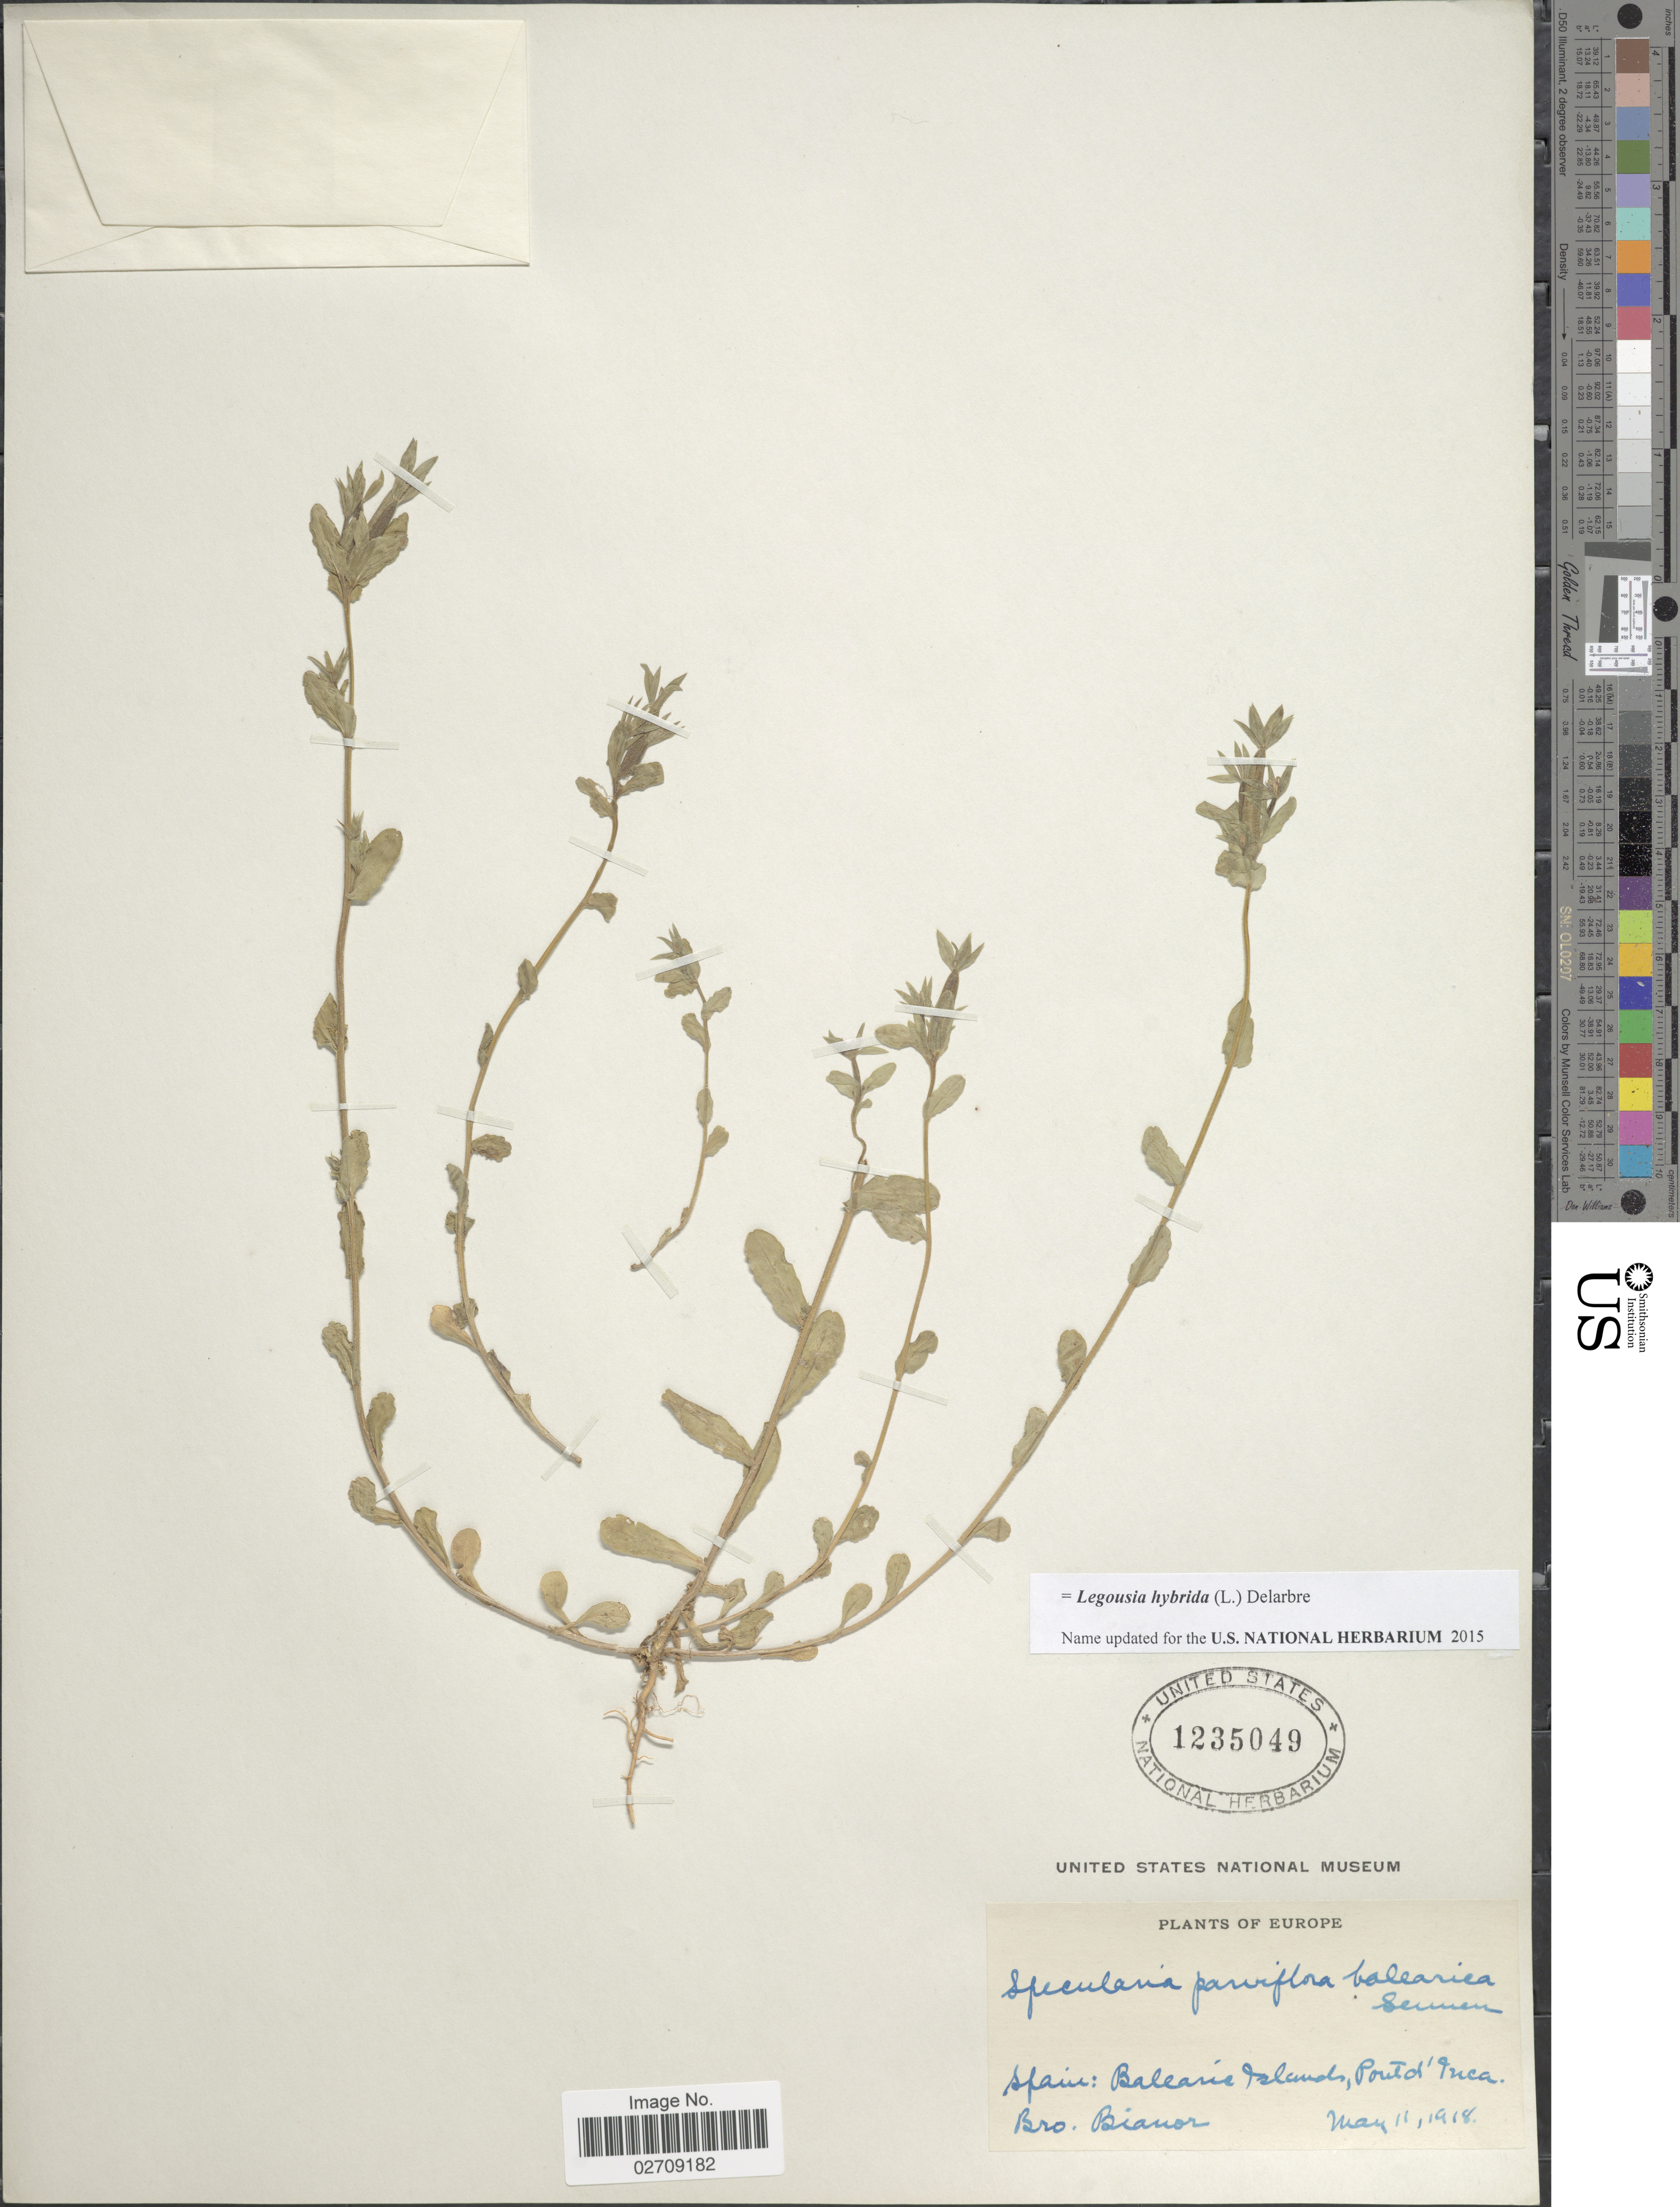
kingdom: Plantae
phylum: Tracheophyta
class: Magnoliopsida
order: Asterales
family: Campanulaceae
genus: Legousia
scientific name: Legousia hybrida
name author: (L.) Delarbre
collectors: Bianor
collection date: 1918-05-11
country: Spain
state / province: Islas Baleares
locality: Balearis Islands, Pont d'Inca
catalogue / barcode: US 1235049